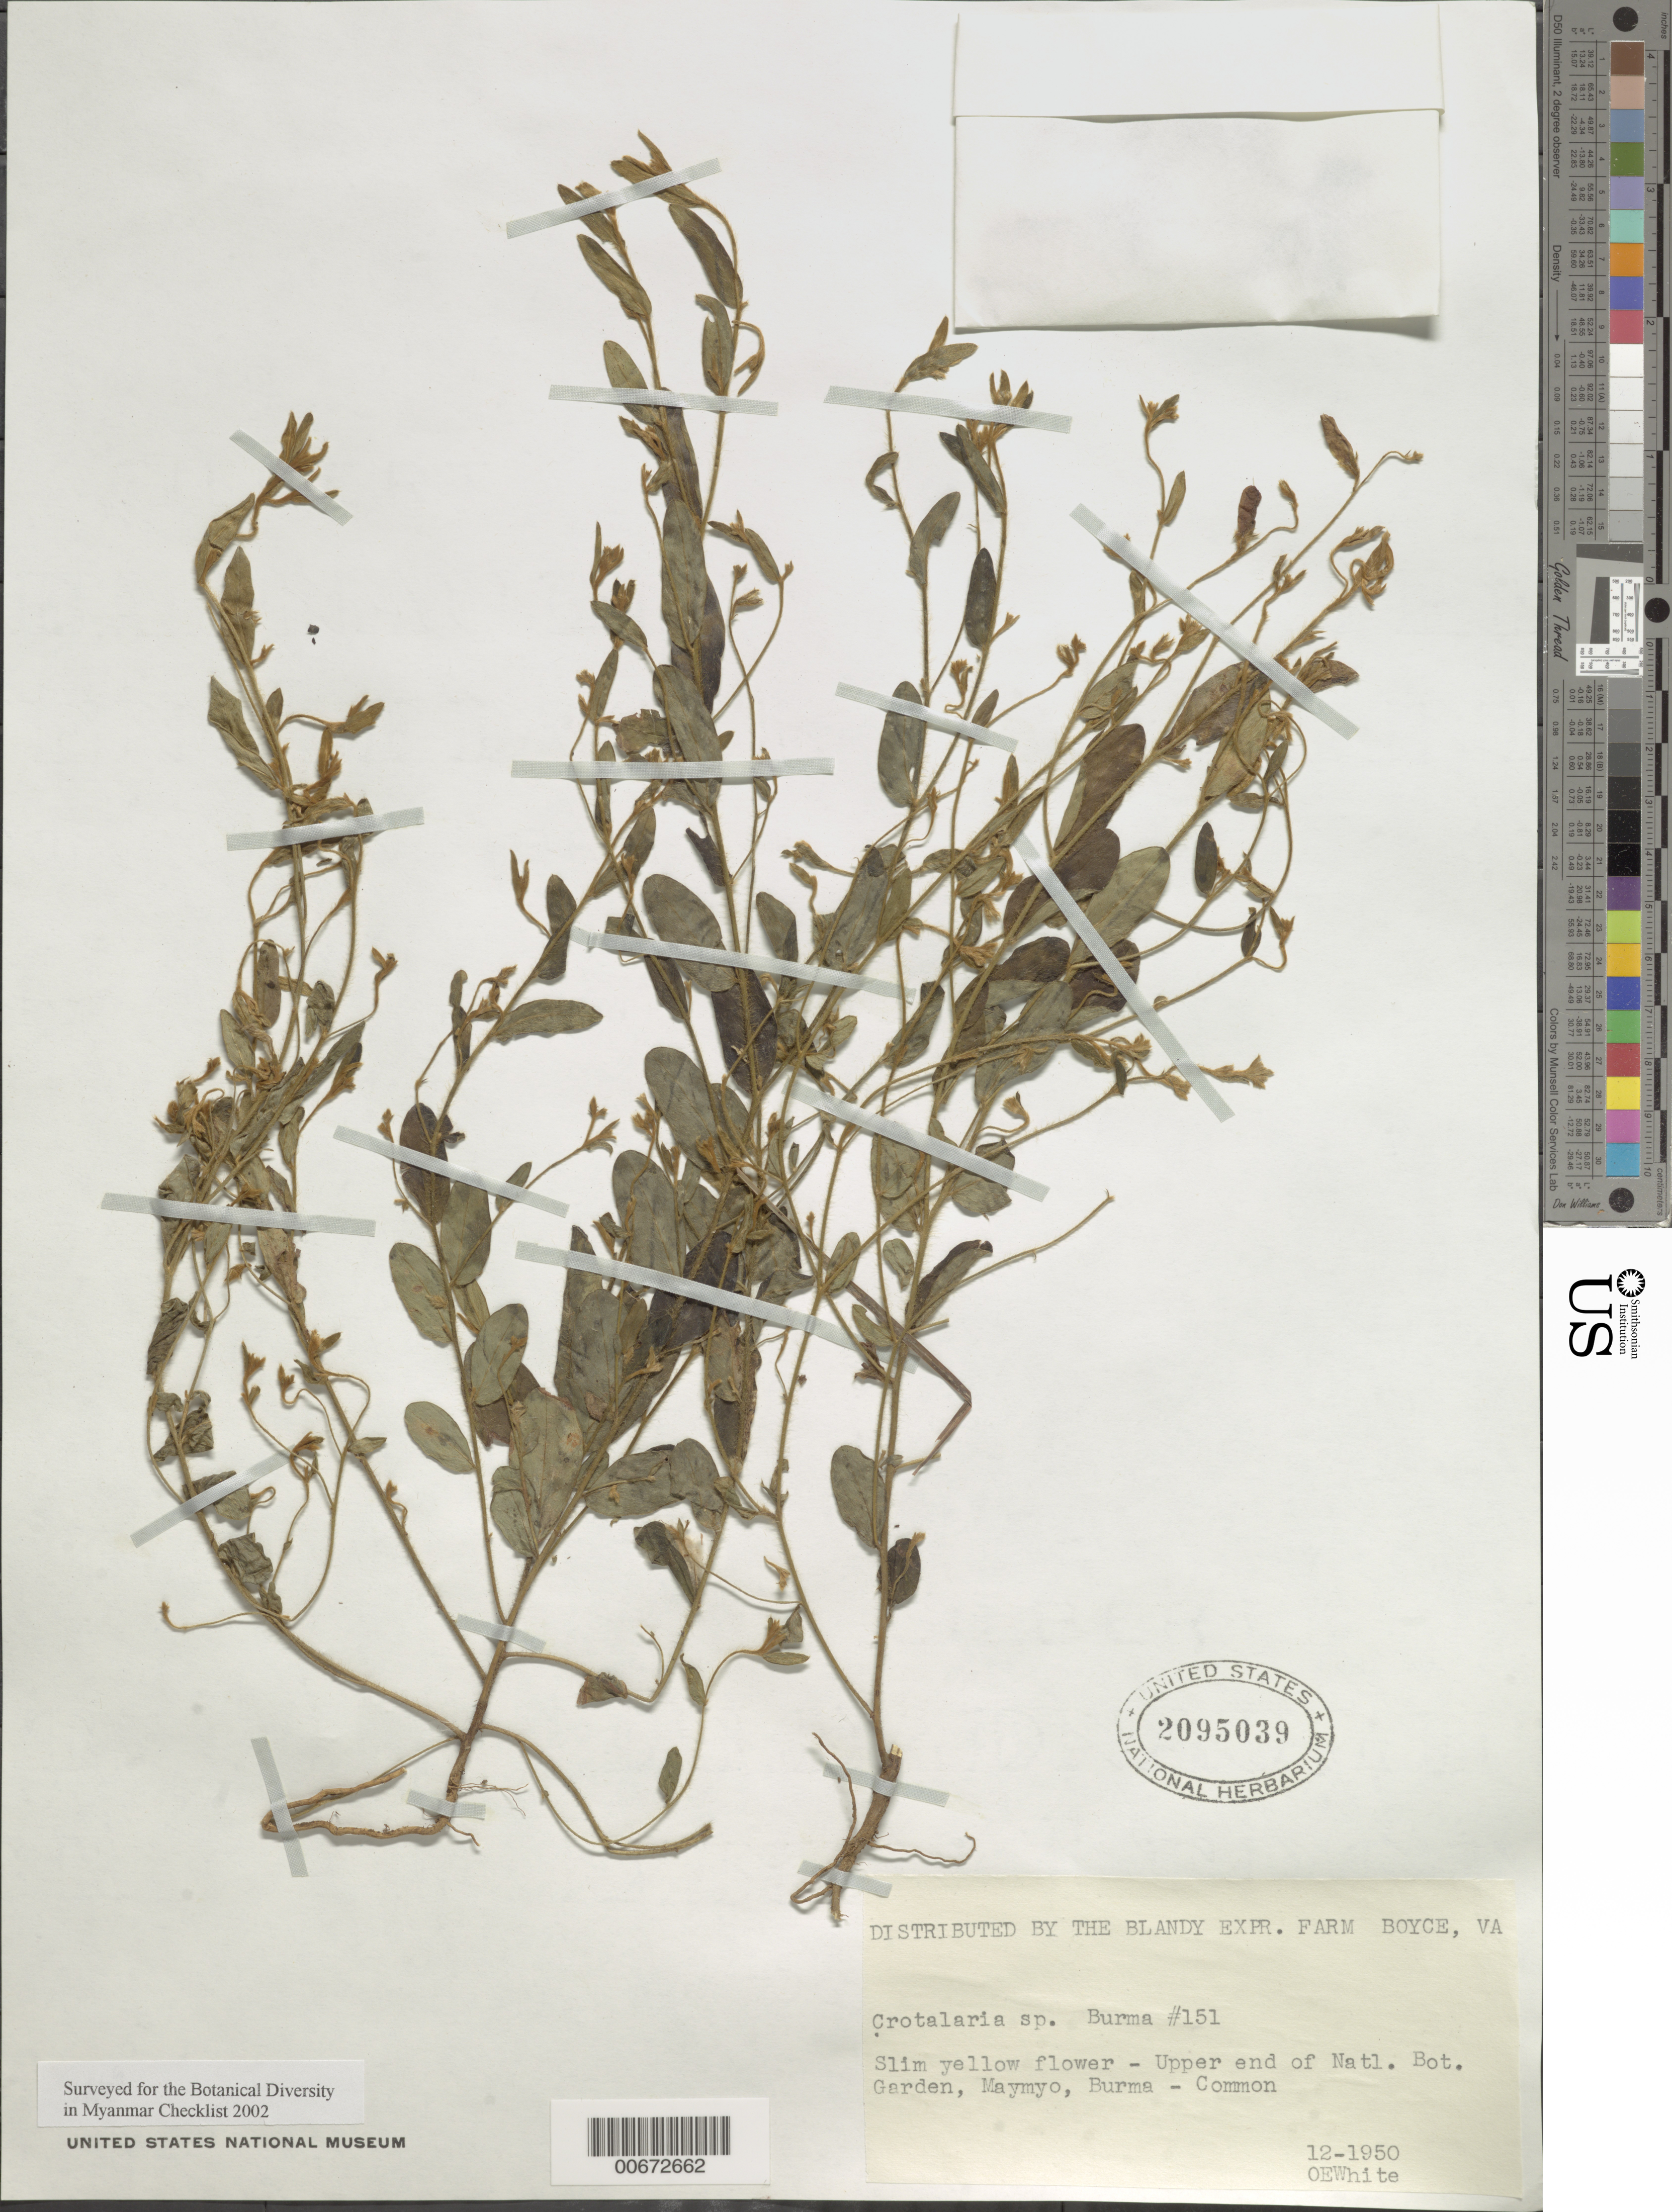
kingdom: Plantae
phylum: Tracheophyta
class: Magnoliopsida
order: Fabales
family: Fabaceae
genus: Crotalaria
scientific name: Crotalaria sp.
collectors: O. E. White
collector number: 151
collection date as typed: Dec 1950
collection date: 1950-12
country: Myanmar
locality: Natl. Bot. Garden, Maymyo.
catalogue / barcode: US 2095039